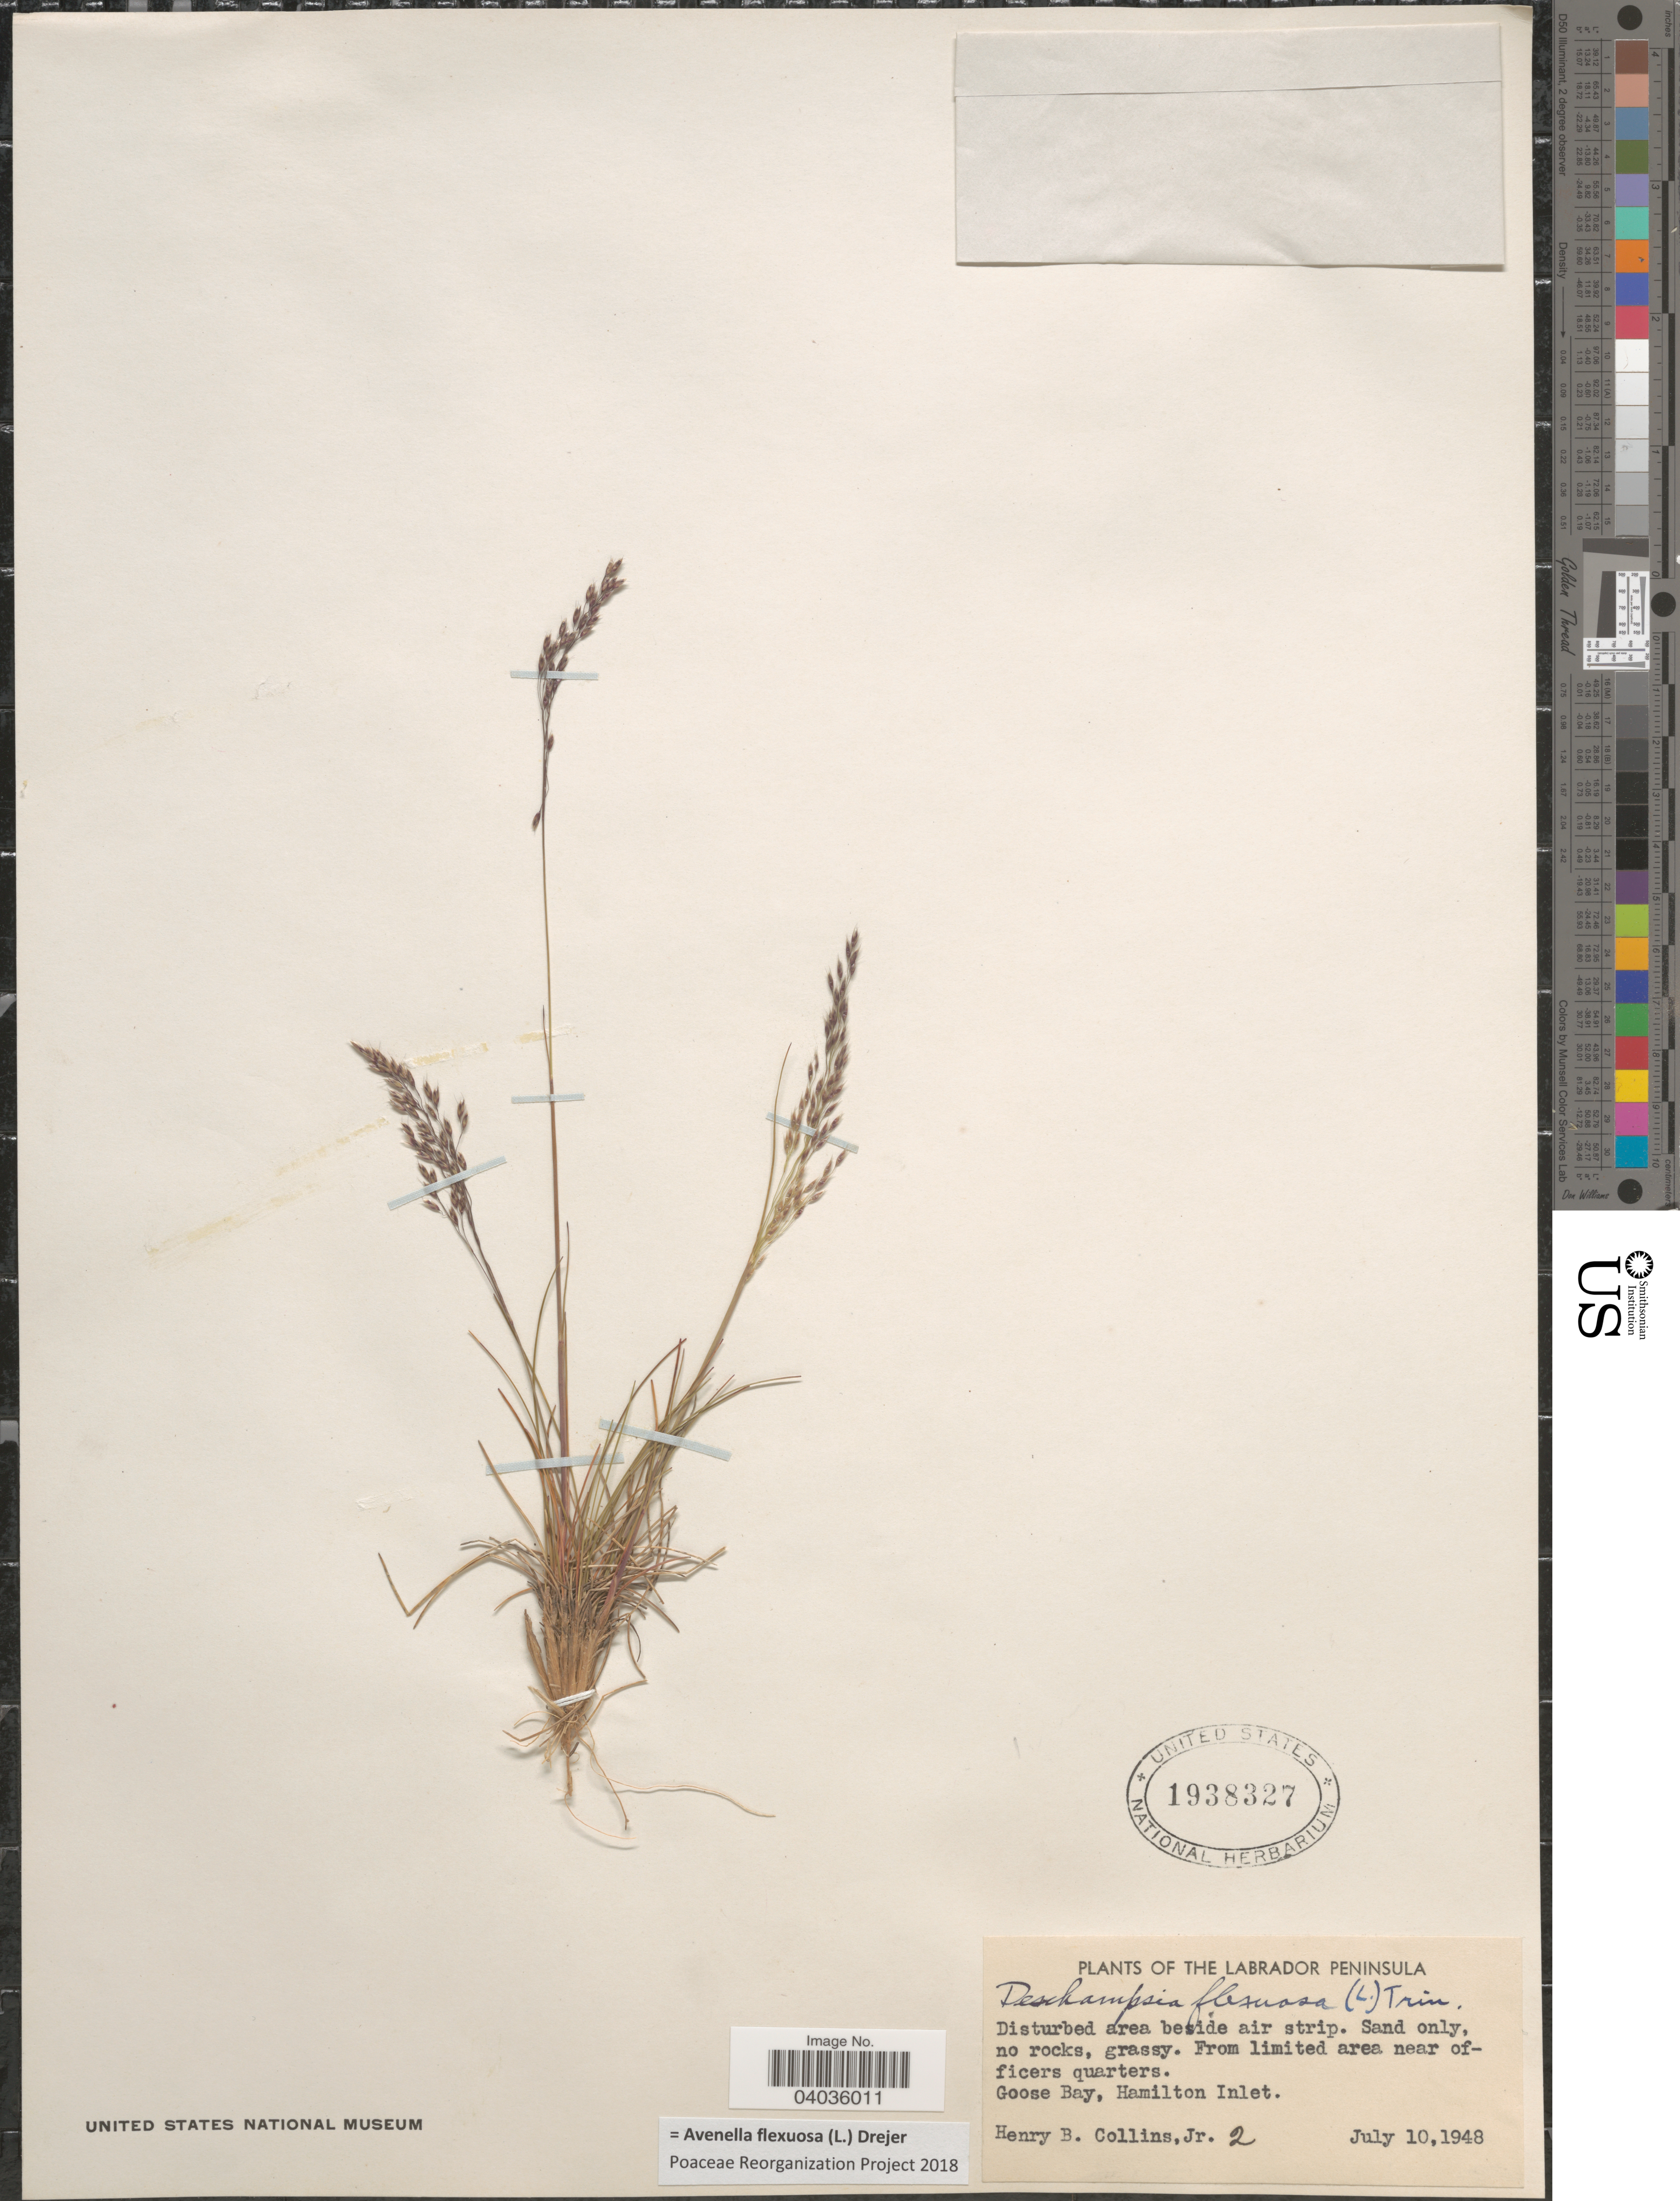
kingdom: Plantae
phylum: Tracheophyta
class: Liliopsida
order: Poales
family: Poaceae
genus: Avenella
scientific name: Avenella flexuosa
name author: (L.) Drejer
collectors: H. Collins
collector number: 2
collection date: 1948-07-10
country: Canada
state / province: Newfoundland and Labrador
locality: The Labrador Peninsula. From limited area near officers quarters. Goose Bay, Hamilton Inlet.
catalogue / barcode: US 1938327